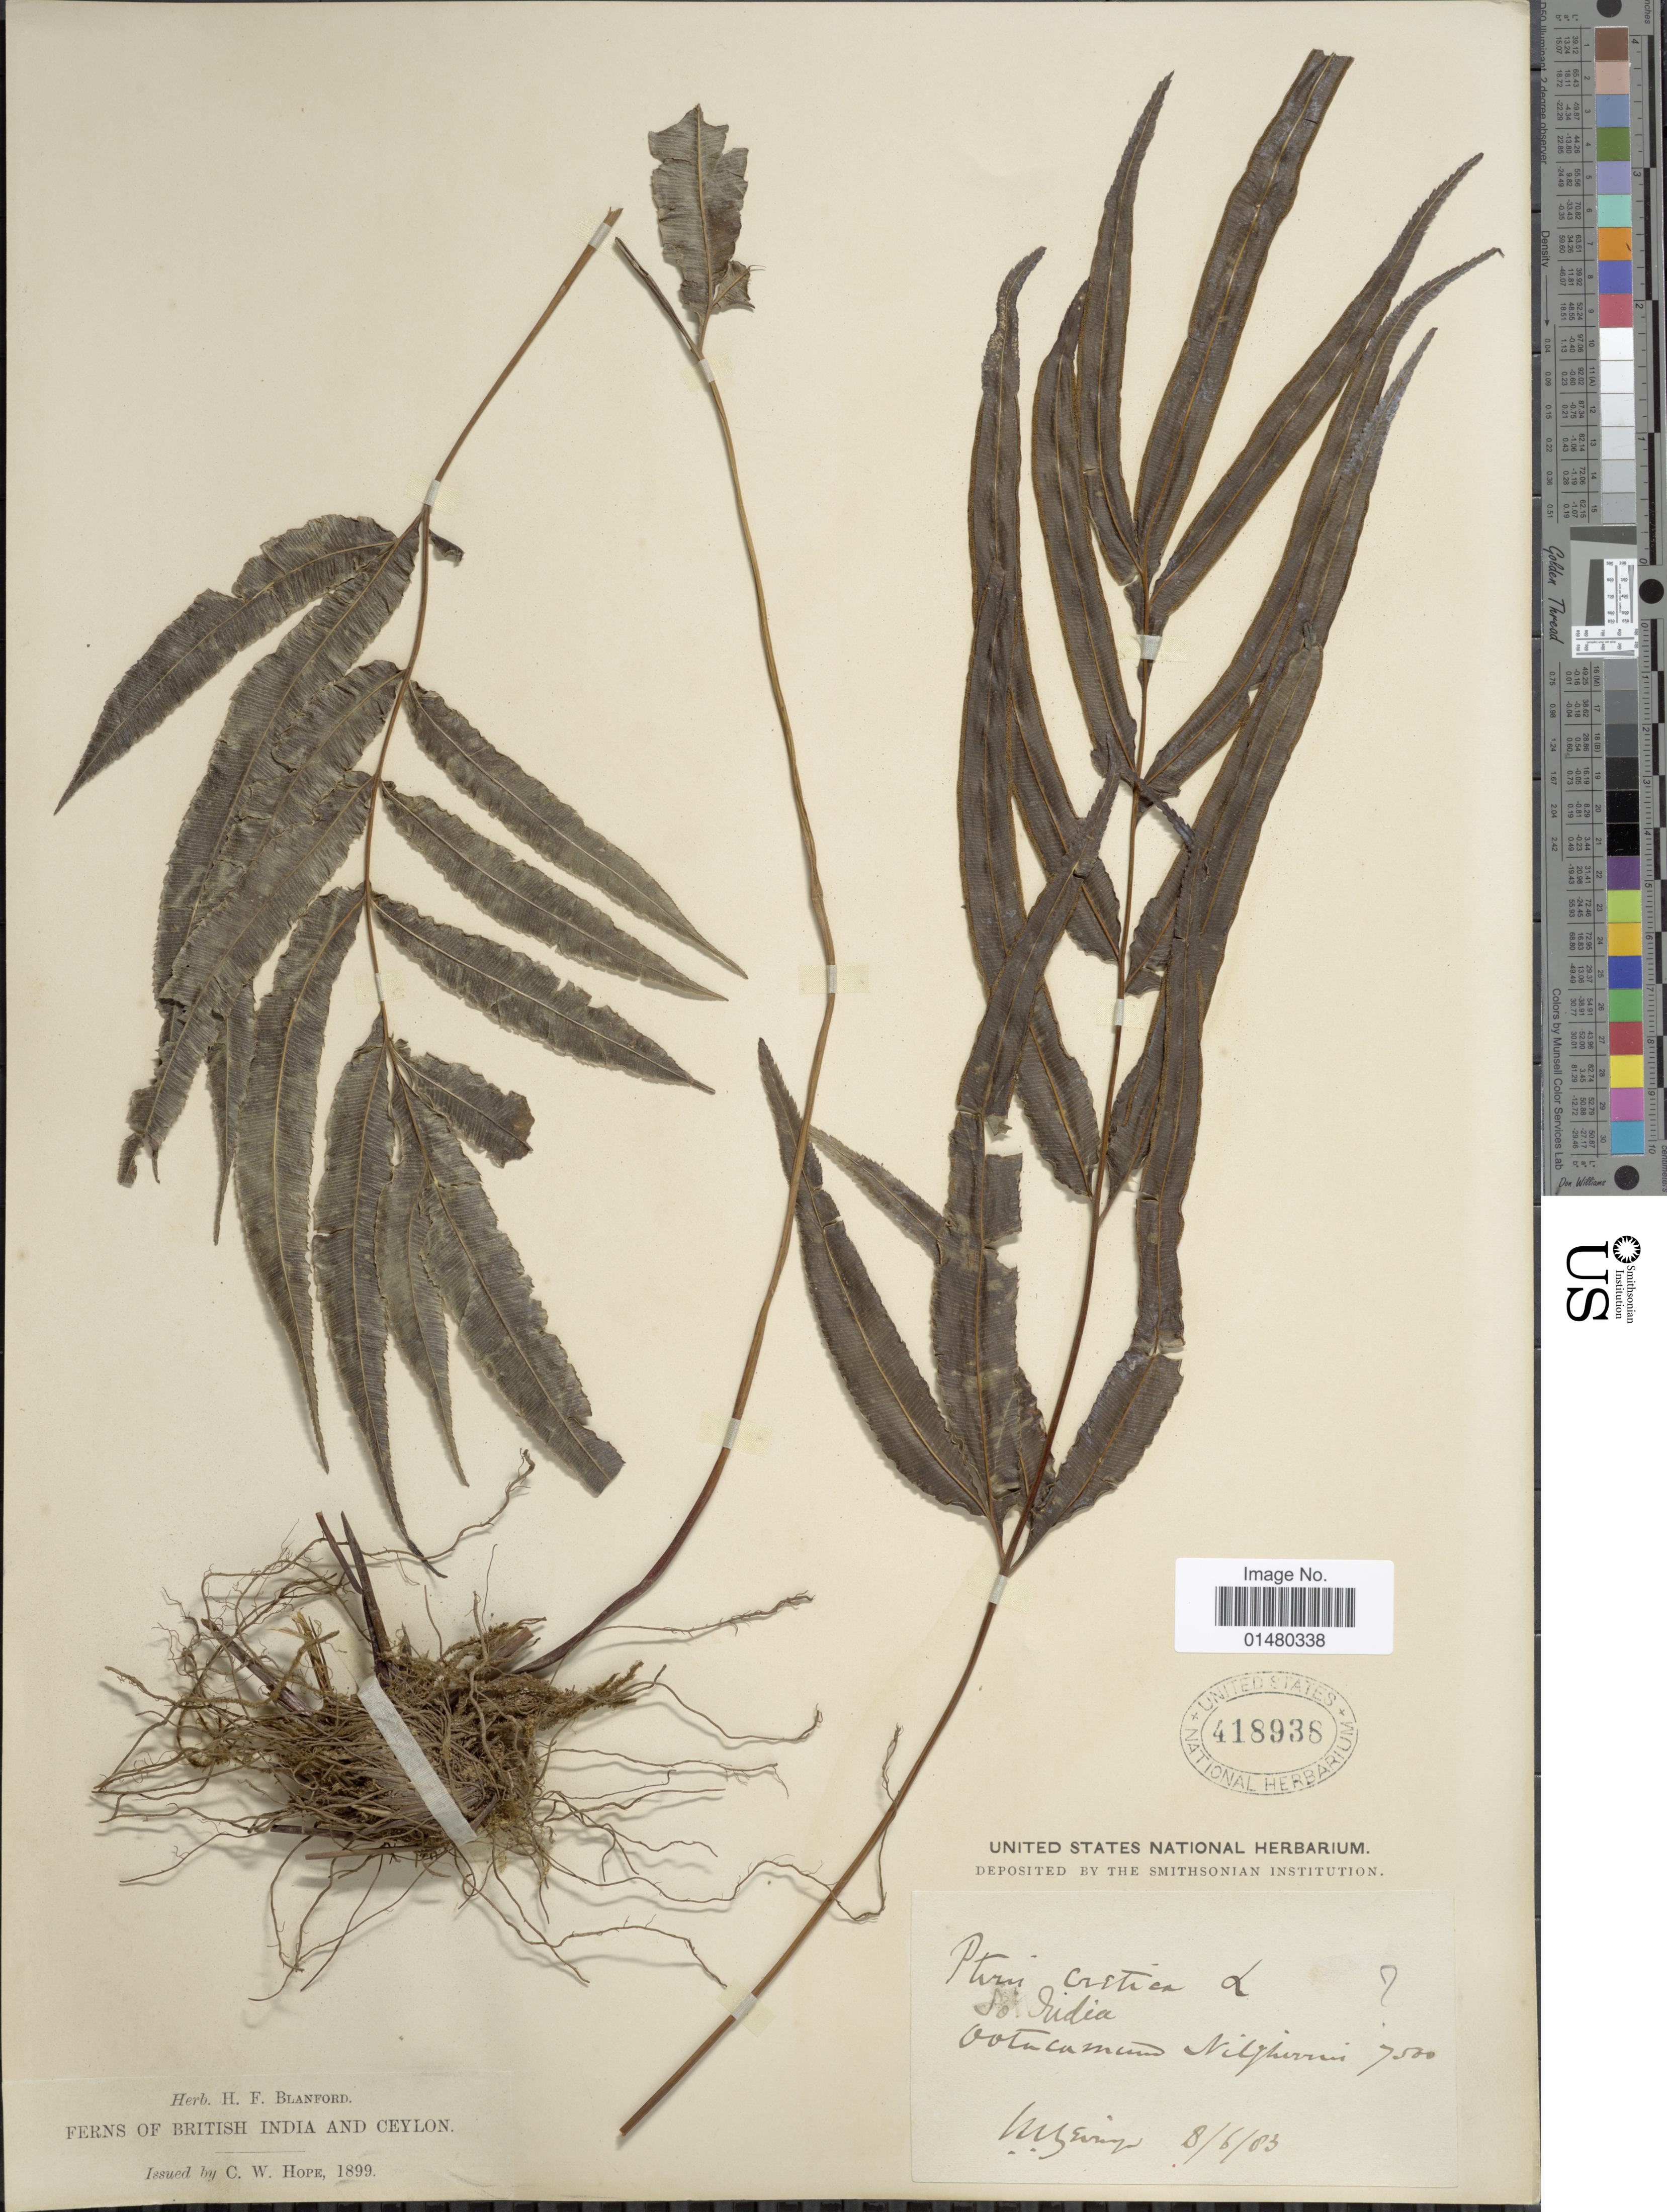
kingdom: Plantae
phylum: Tracheophyta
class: Polypodiopsida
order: Polypodiales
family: Pteridaceae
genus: Pteris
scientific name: Pteris cretica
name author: L.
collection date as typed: Transcribed d/m/y: 8/6/83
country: India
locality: So. India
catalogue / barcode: US 418938